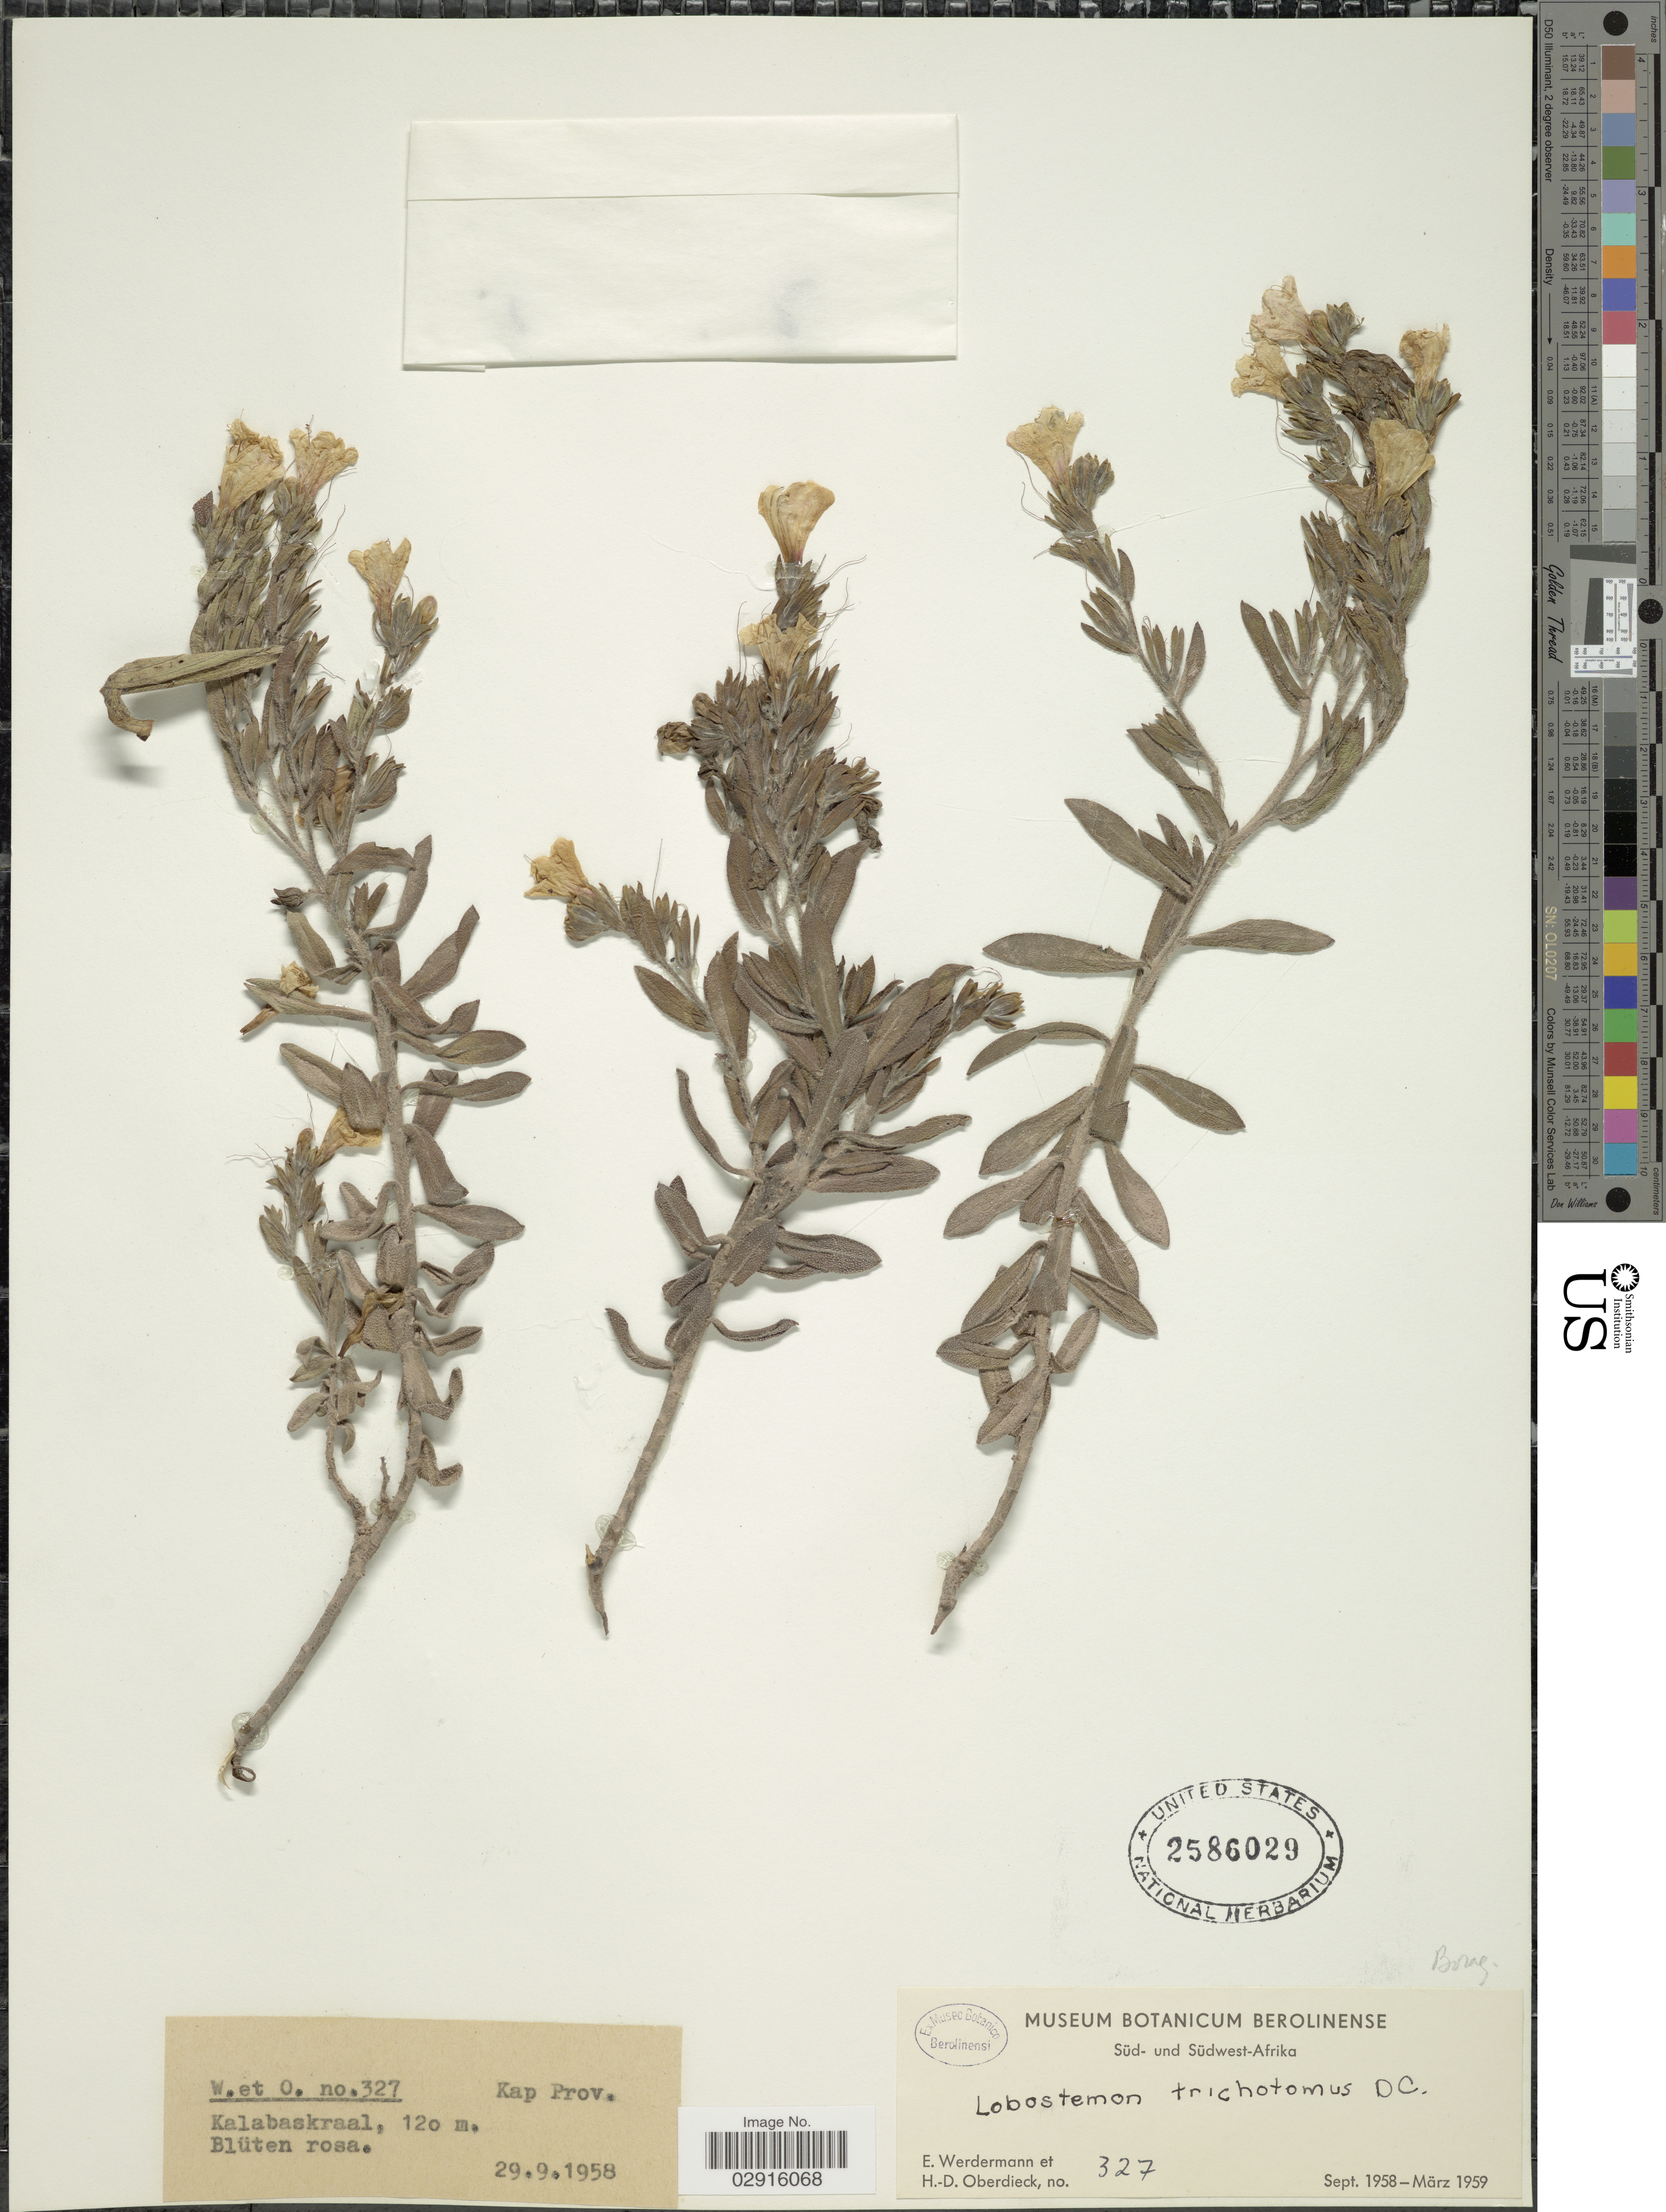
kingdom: Plantae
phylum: Tracheophyta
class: Magnoliopsida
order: Boraginales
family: Boraginaceae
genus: Lobostemon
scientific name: Lobostemon trichotomus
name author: (Thunb.) DC.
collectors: E. Werdermann & H. Oberdieck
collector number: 327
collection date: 1958-09-29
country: South Africa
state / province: Western Cape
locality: Kap Prov. Kalabaskraal.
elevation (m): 120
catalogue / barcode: US 2586029